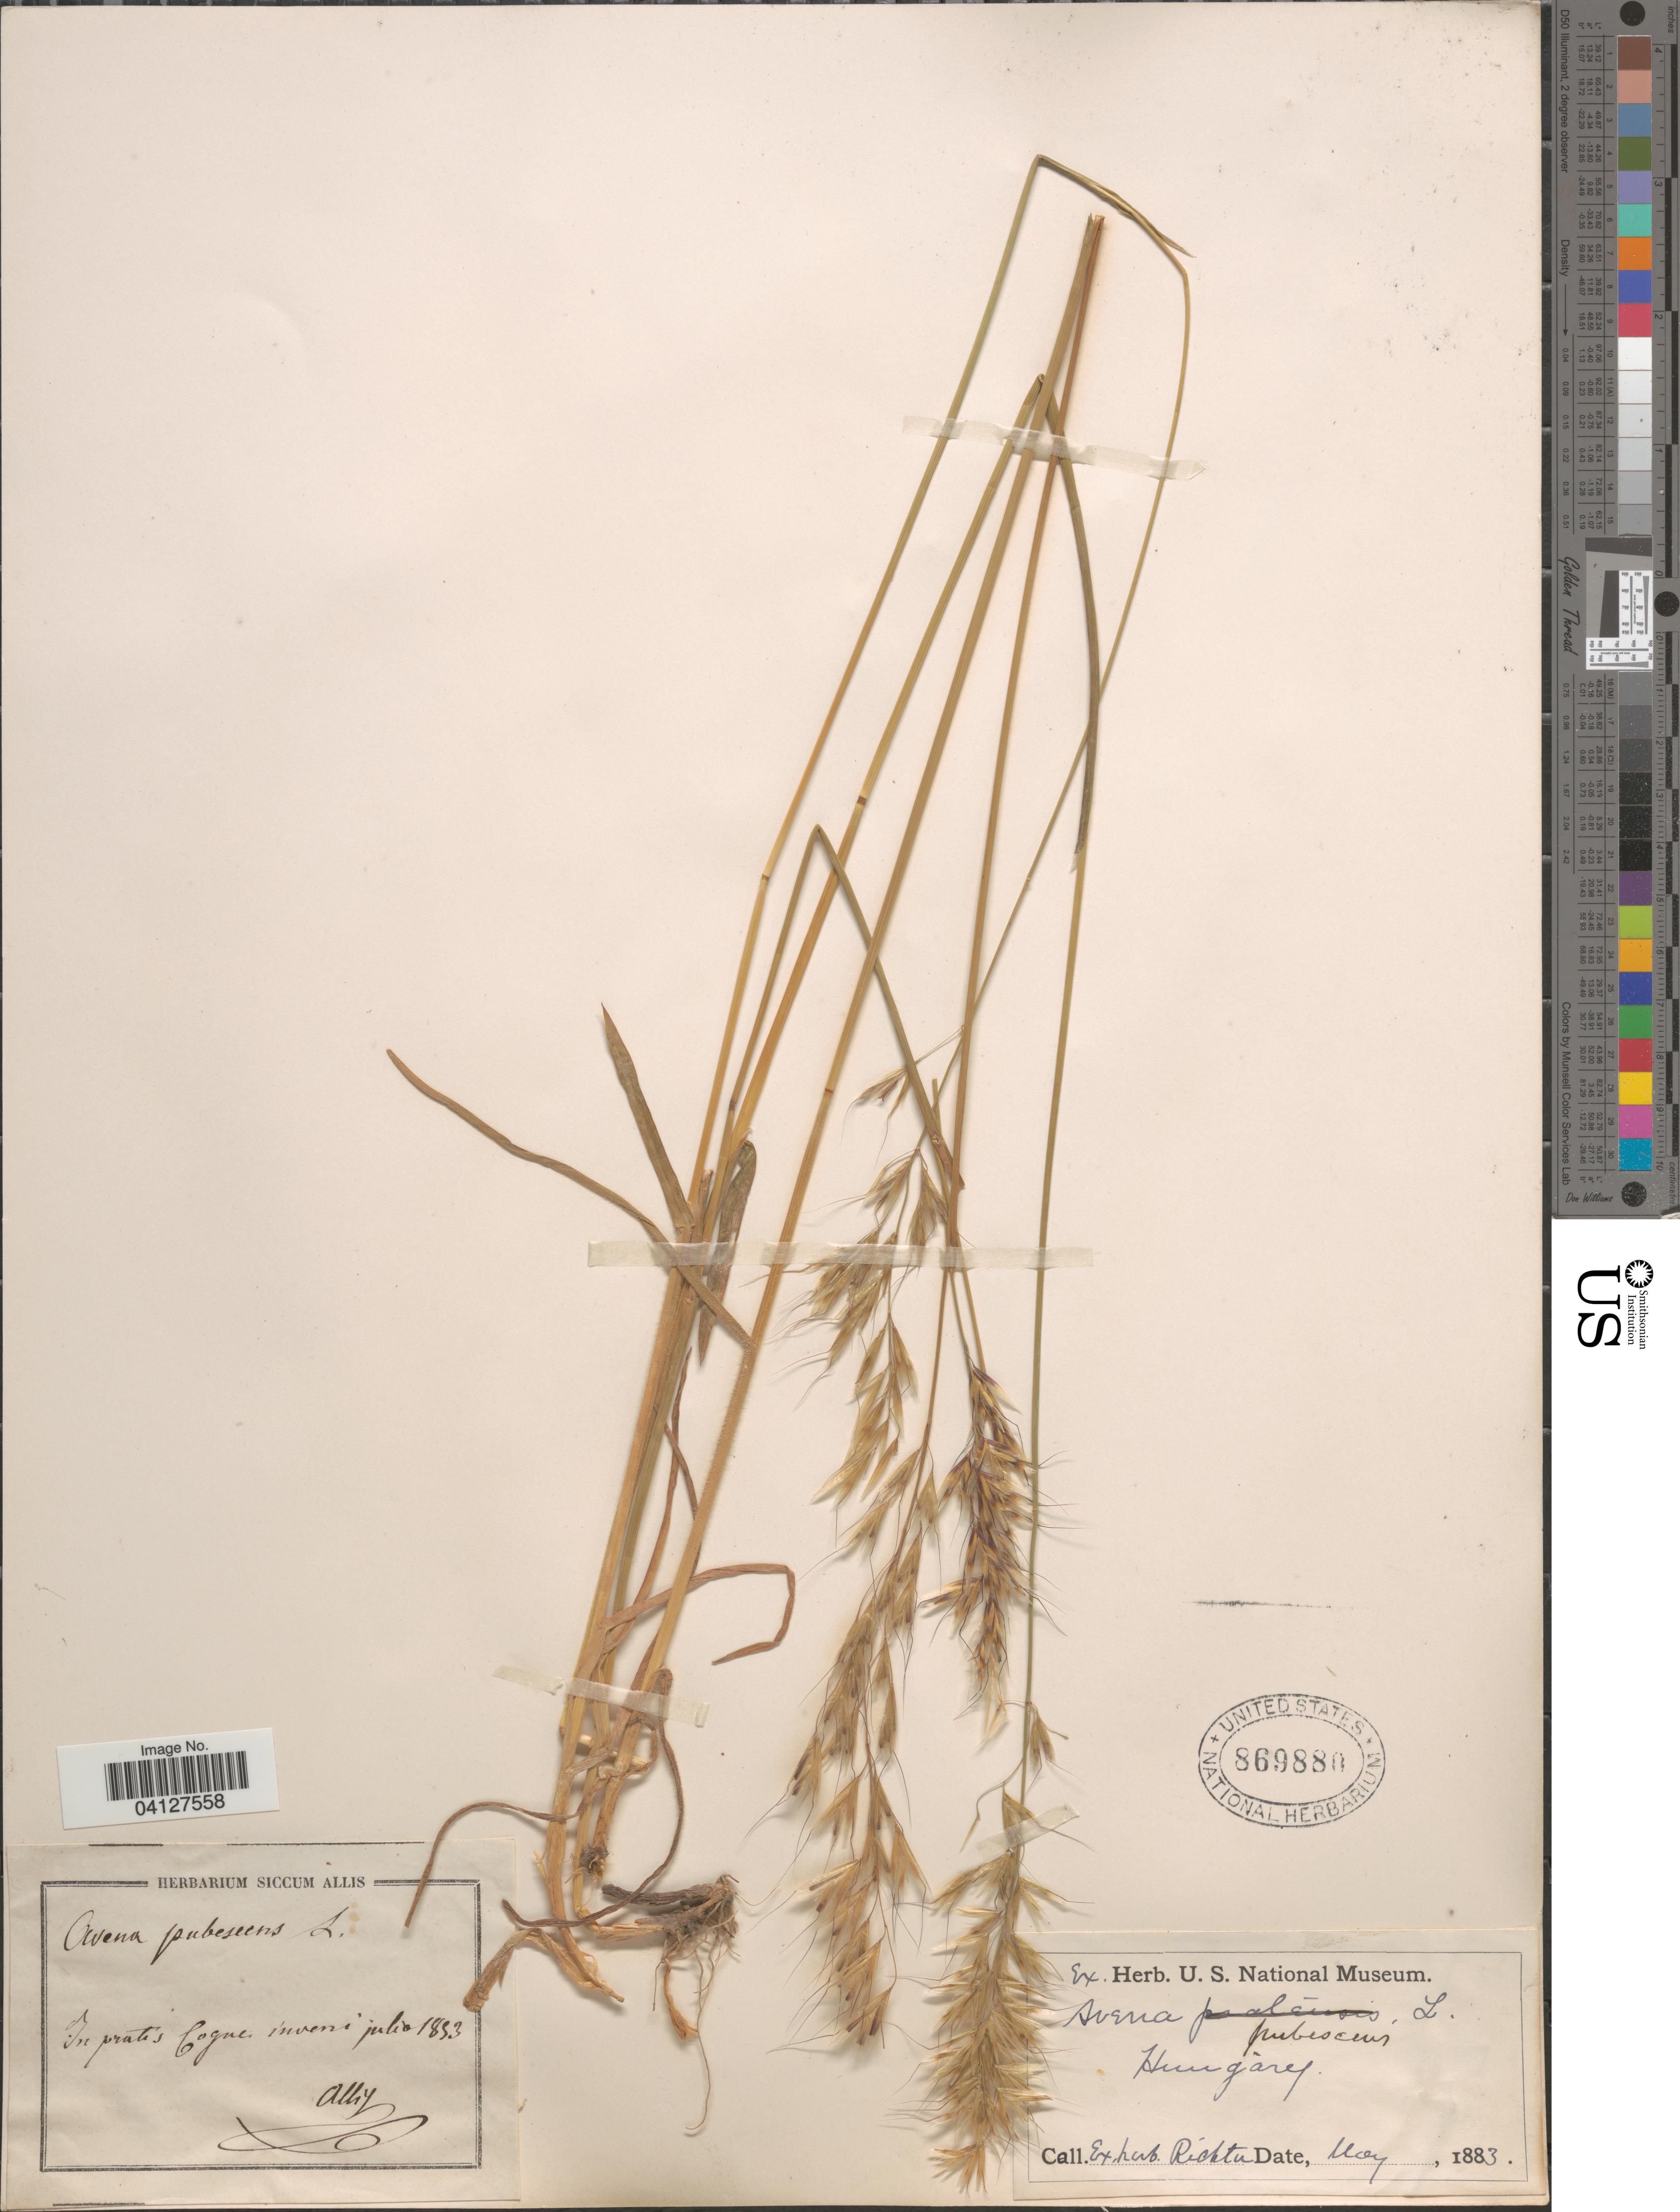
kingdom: Plantae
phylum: Tracheophyta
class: Liliopsida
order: Poales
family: Poaceae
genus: Avena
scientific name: Avena pubescens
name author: Huds.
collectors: Richter Herbarium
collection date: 1883-05/1883-07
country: Hungary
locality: In pratis Cogne inveris.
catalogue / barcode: US 869880